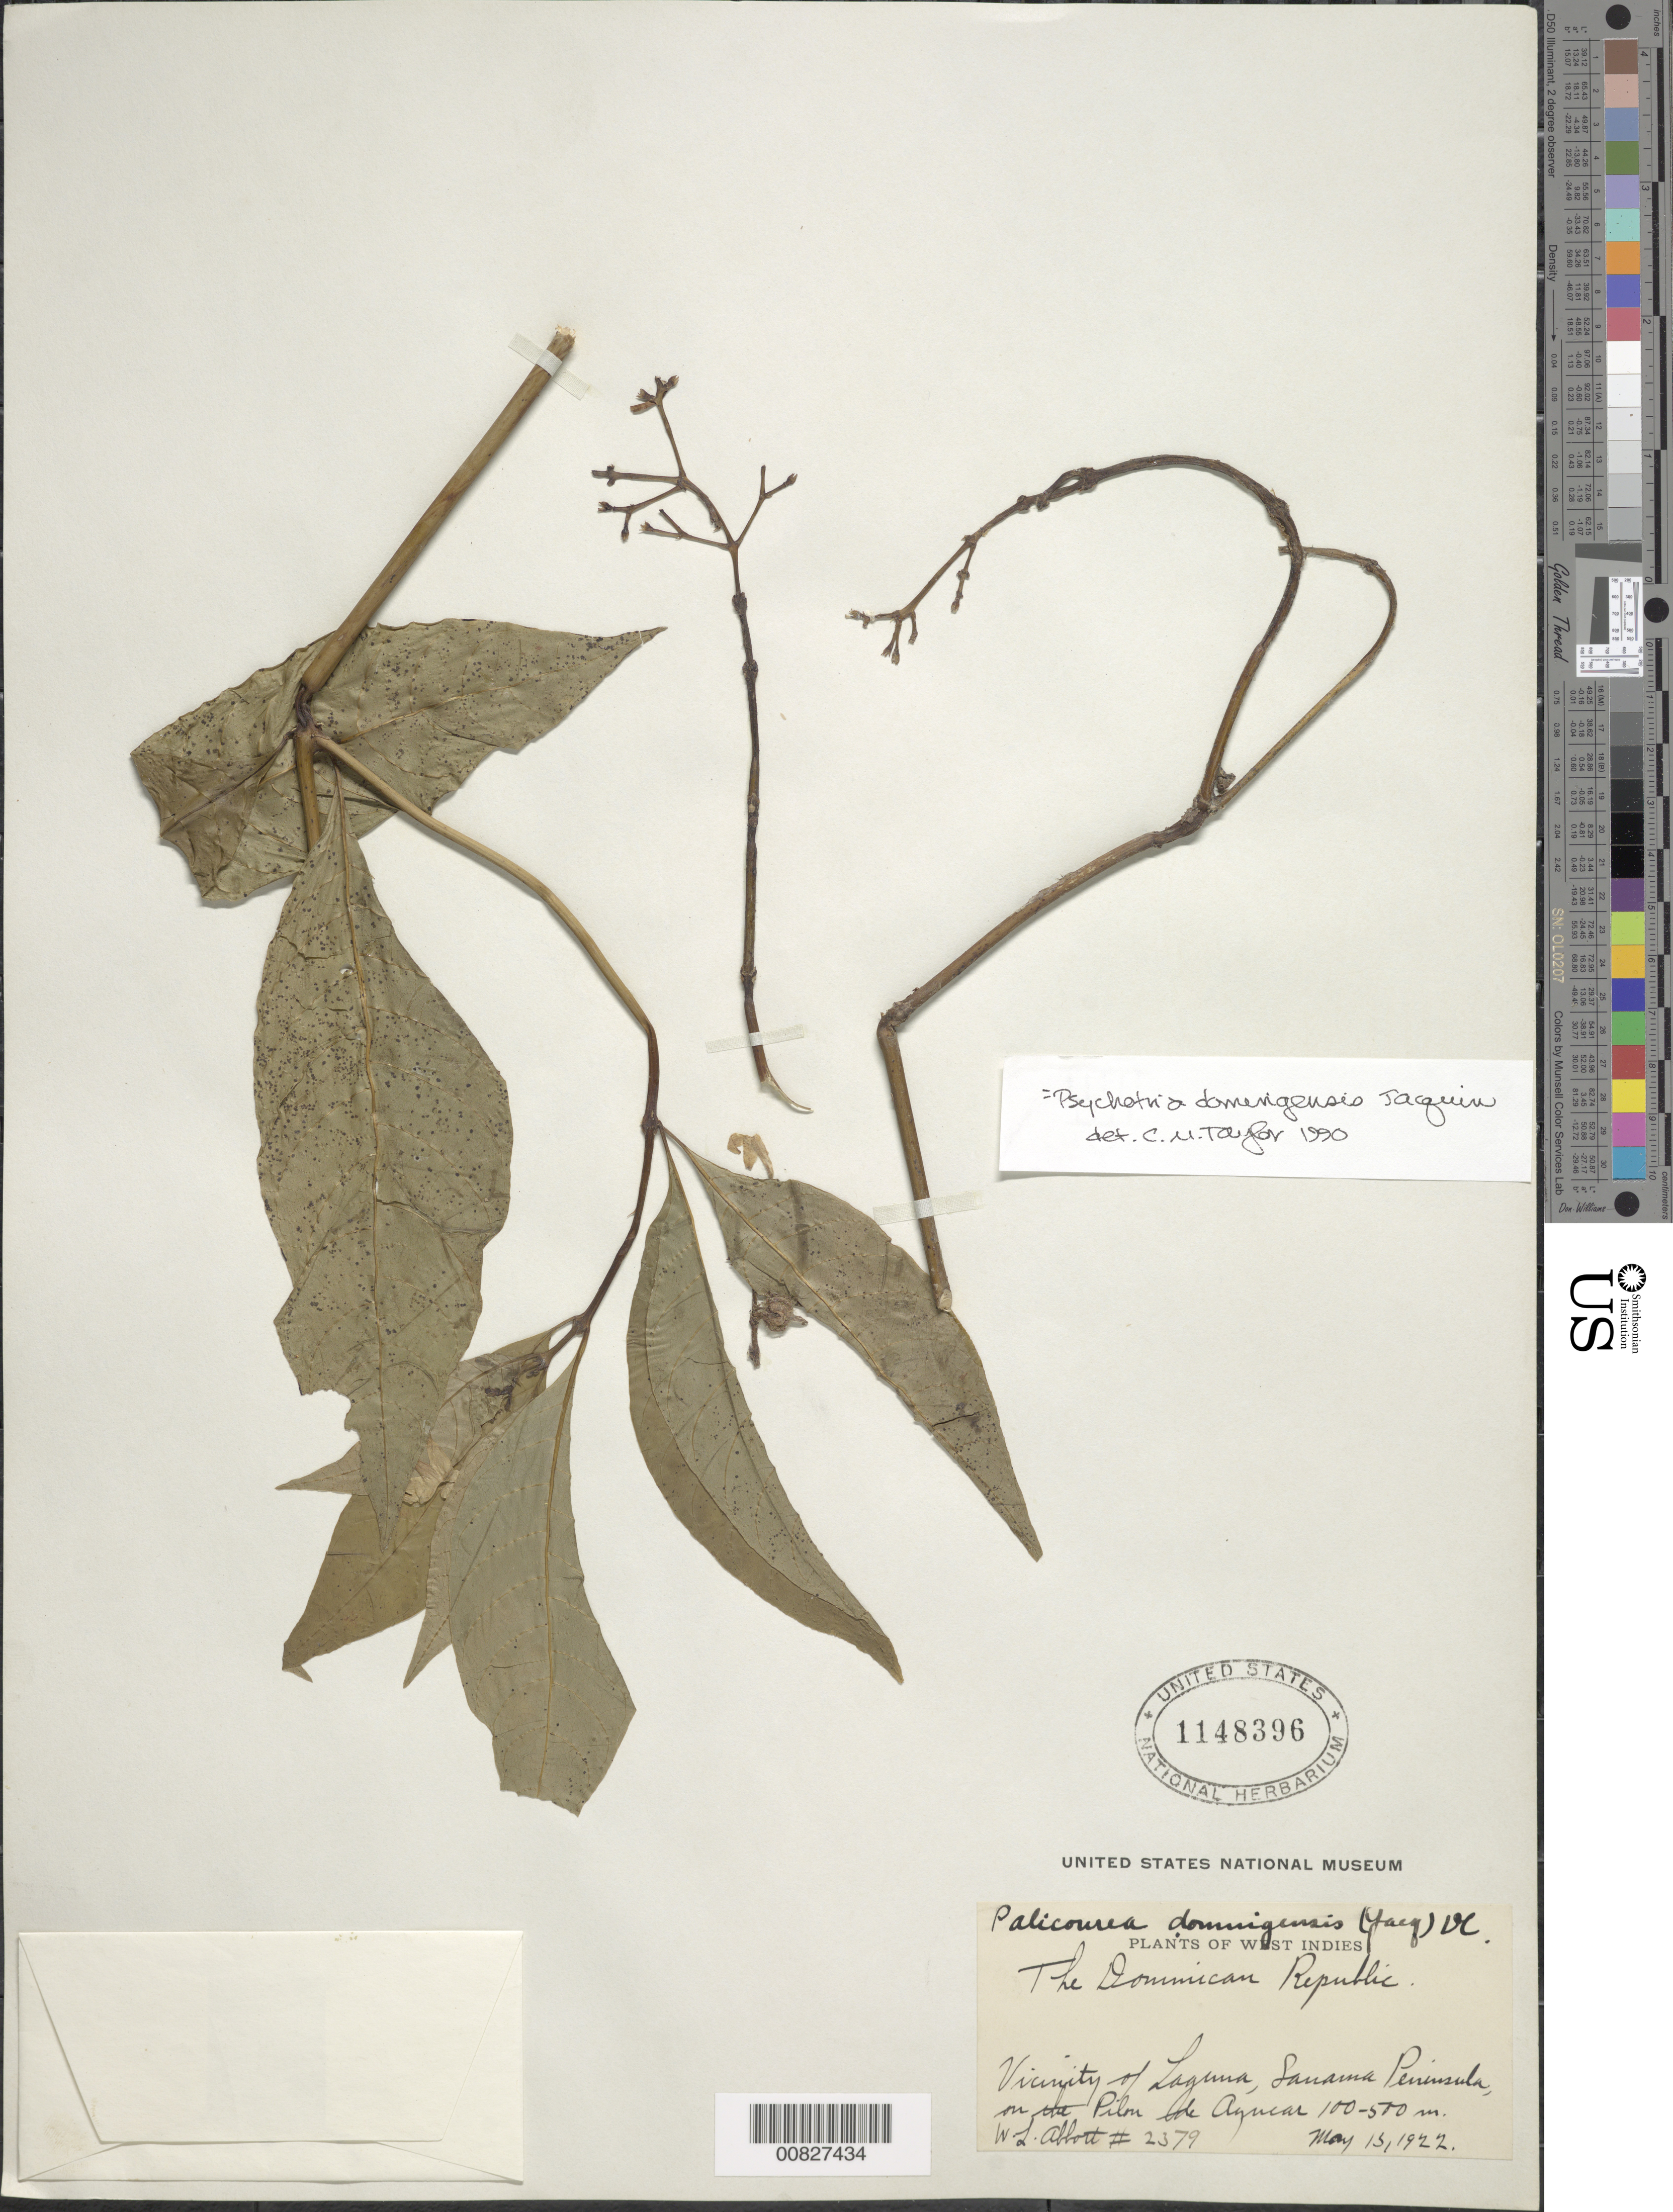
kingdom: Plantae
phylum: Tracheophyta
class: Magnoliopsida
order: Gentianales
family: Rubiaceae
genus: Psychotria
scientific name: Psychotria domingensis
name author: Jacq.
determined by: Taylor, Charlotte M.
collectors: W. L. Abbott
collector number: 2379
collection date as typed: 15 May 1922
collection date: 1922-05-15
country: Dominican Republic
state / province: Samana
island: Hispaniola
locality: Vicinity of Laguna, Samaná Peninsula on the Pilón de Azúcar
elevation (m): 100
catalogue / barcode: US 1148396